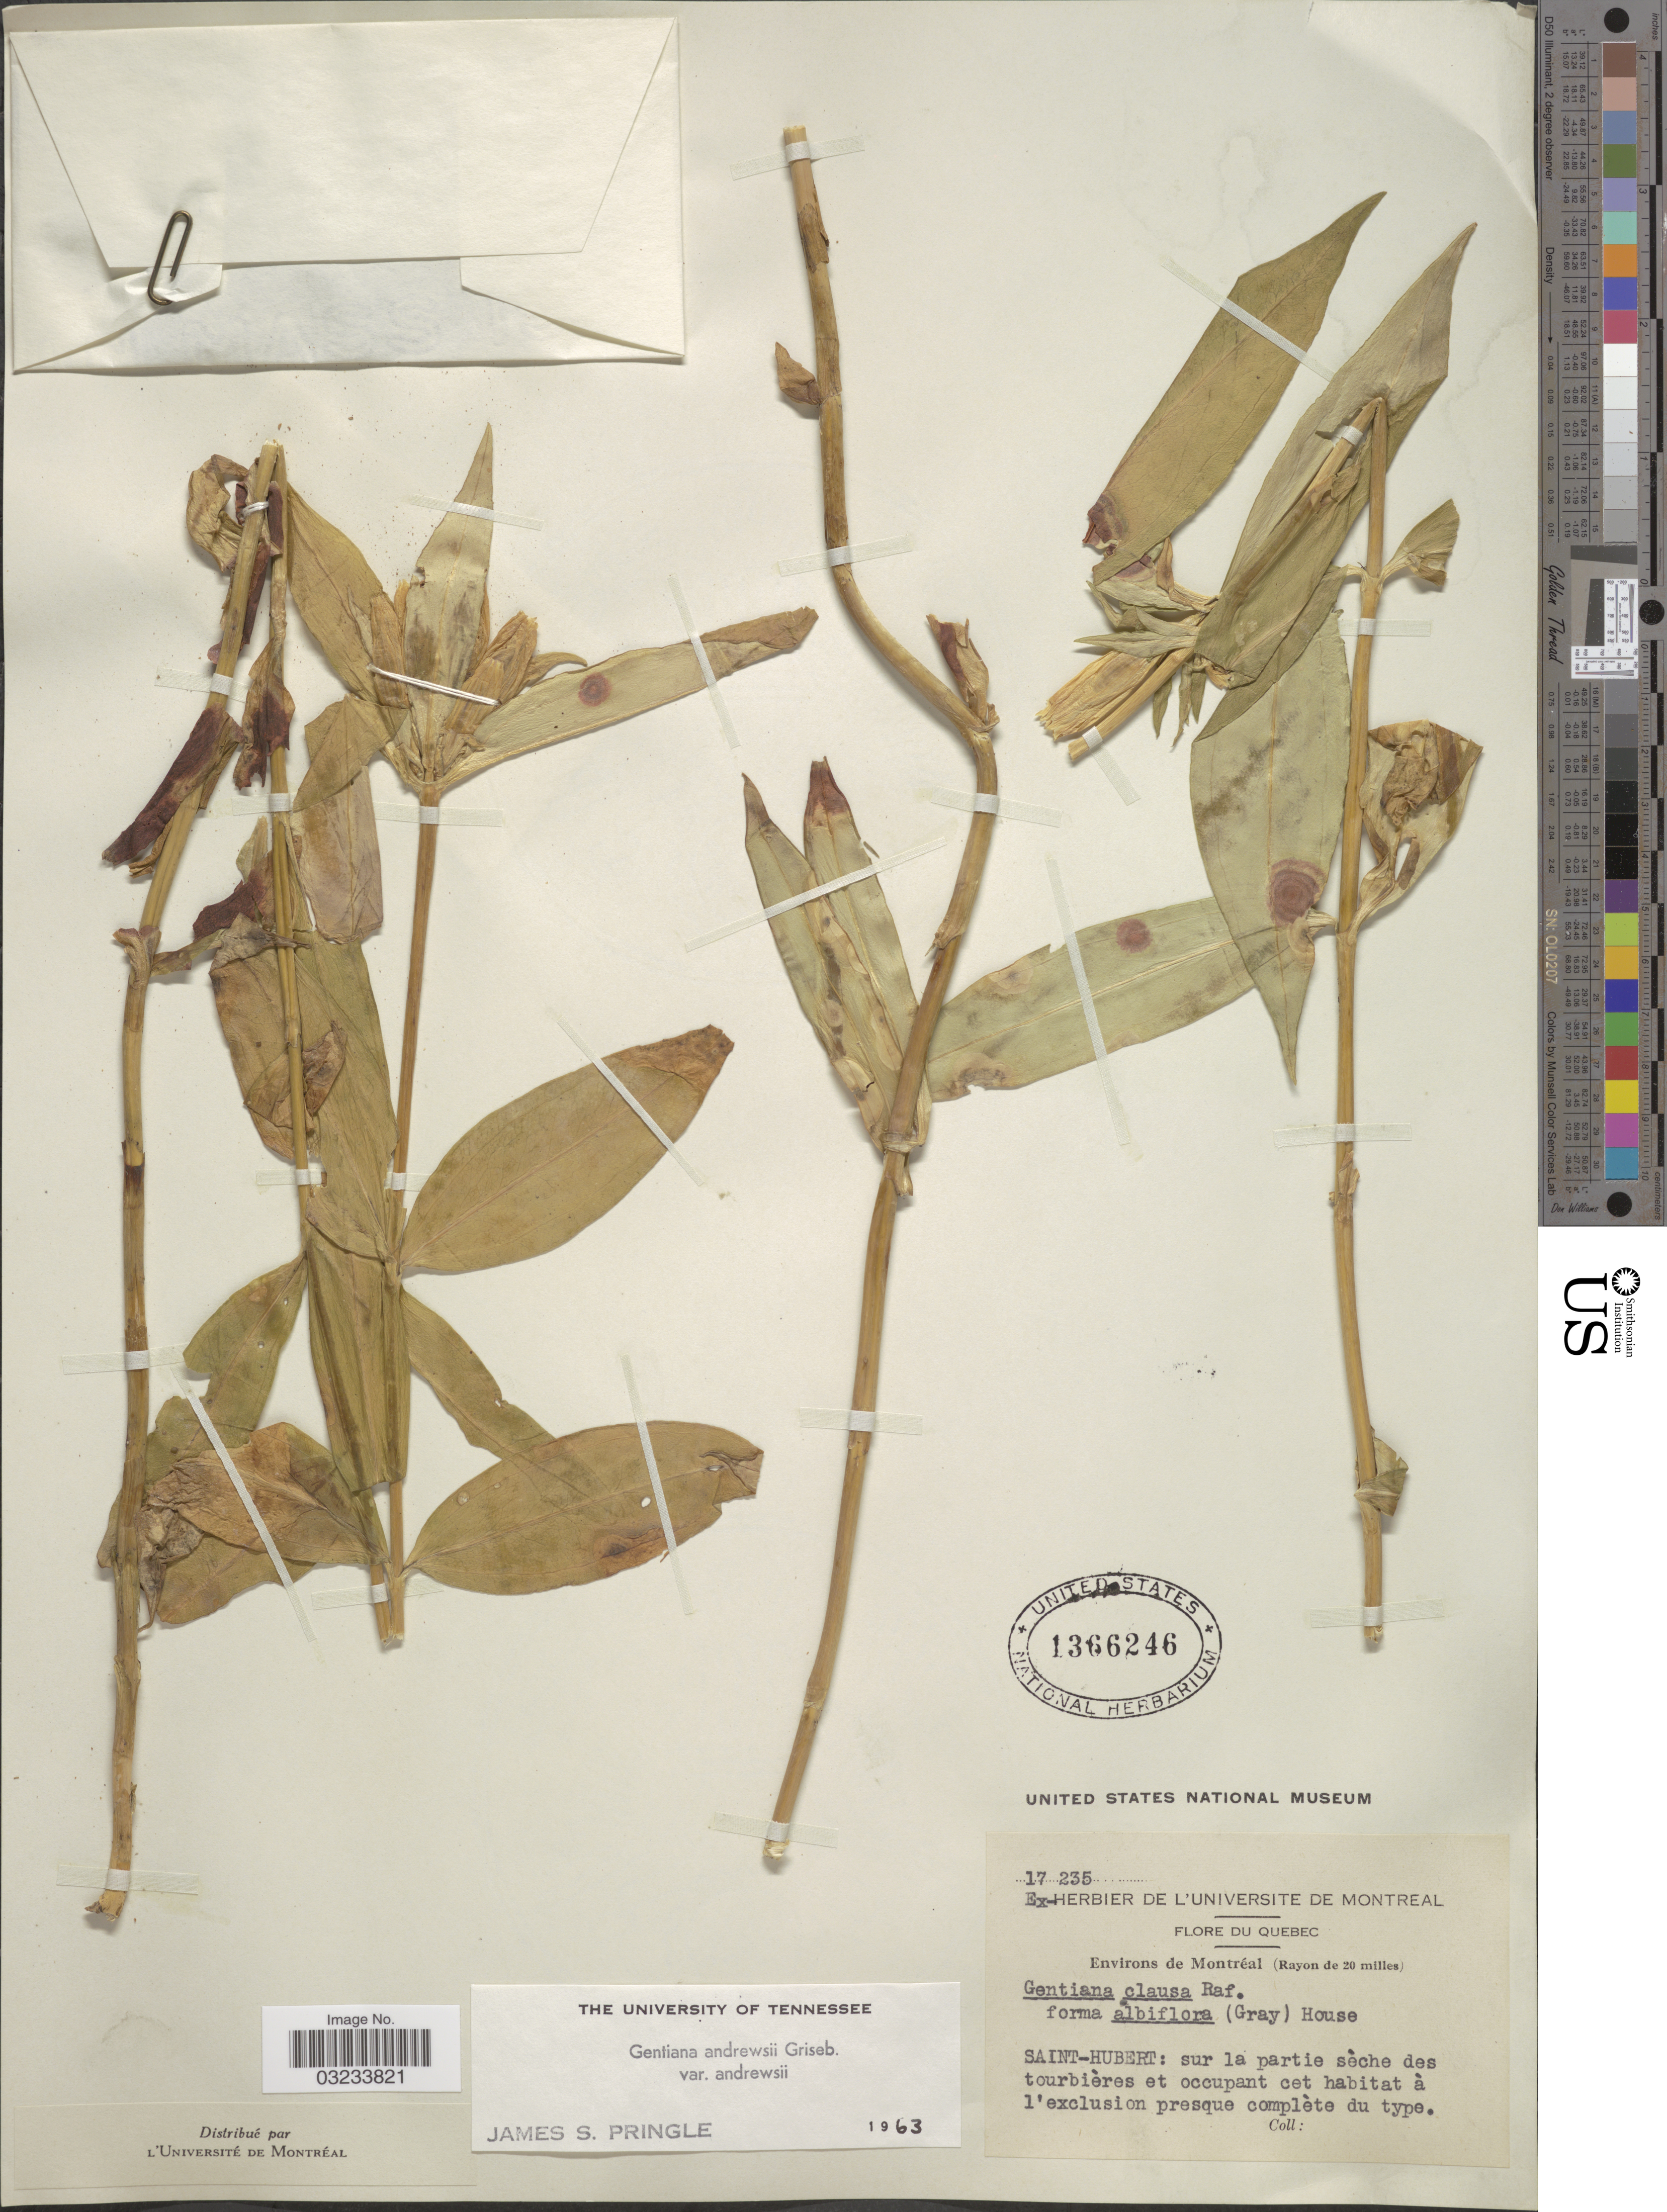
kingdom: Plantae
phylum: Tracheophyta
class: Magnoliopsida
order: Gentianales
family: Gentianaceae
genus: Gentiana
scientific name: Gentiana andrewsii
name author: Griseb.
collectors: Universite de Montreal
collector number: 17235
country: Canada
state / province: Quebec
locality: Environs de Montréal (Rayon de 20 milles). Saint-Hubert.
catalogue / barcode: US 1366246